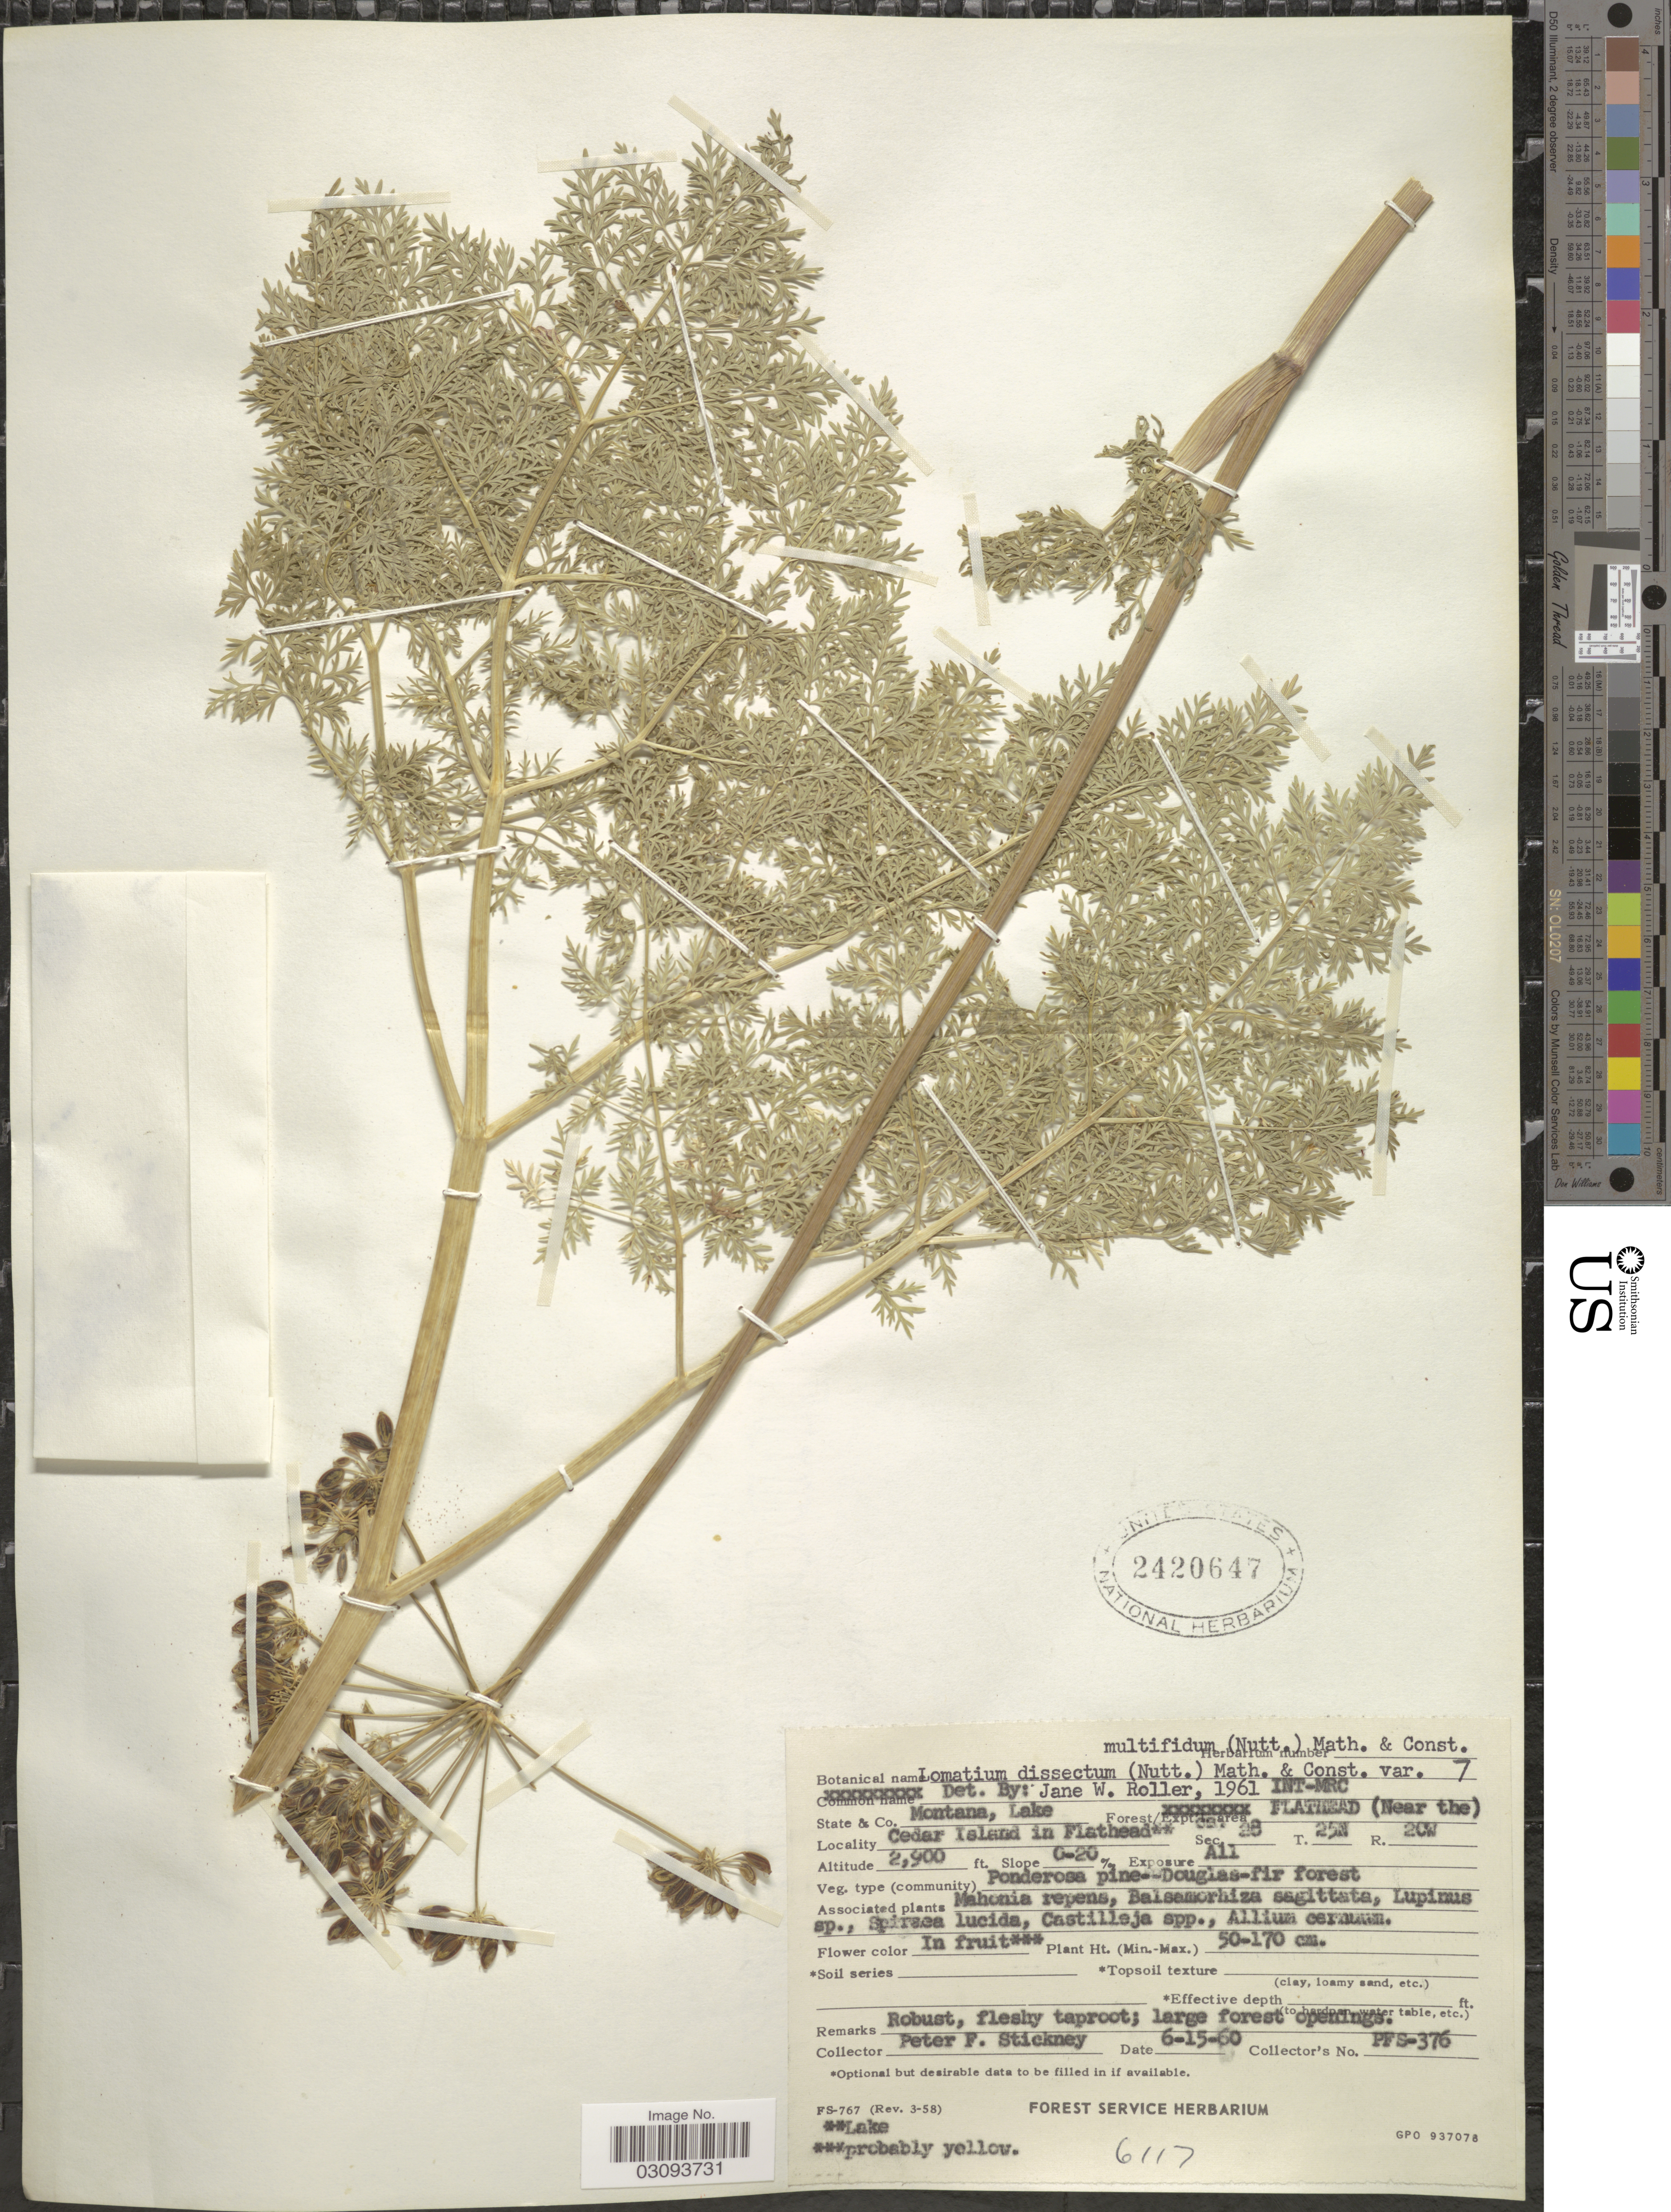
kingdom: Plantae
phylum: Tracheophyta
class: Magnoliopsida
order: Apiales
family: Apiaceae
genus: Lomatium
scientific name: Lomatium dissectum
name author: (Nutt.) Mathias & Constance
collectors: P. Stickney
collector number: PFS-376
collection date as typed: Transcribed d/m/y: 15/6/60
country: United States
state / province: Montana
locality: State & Co. Lake, Forest Flathead (Near the) Cedar Island in Flathead Sec. 28 T25N R20W.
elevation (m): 884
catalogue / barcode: US 2420647